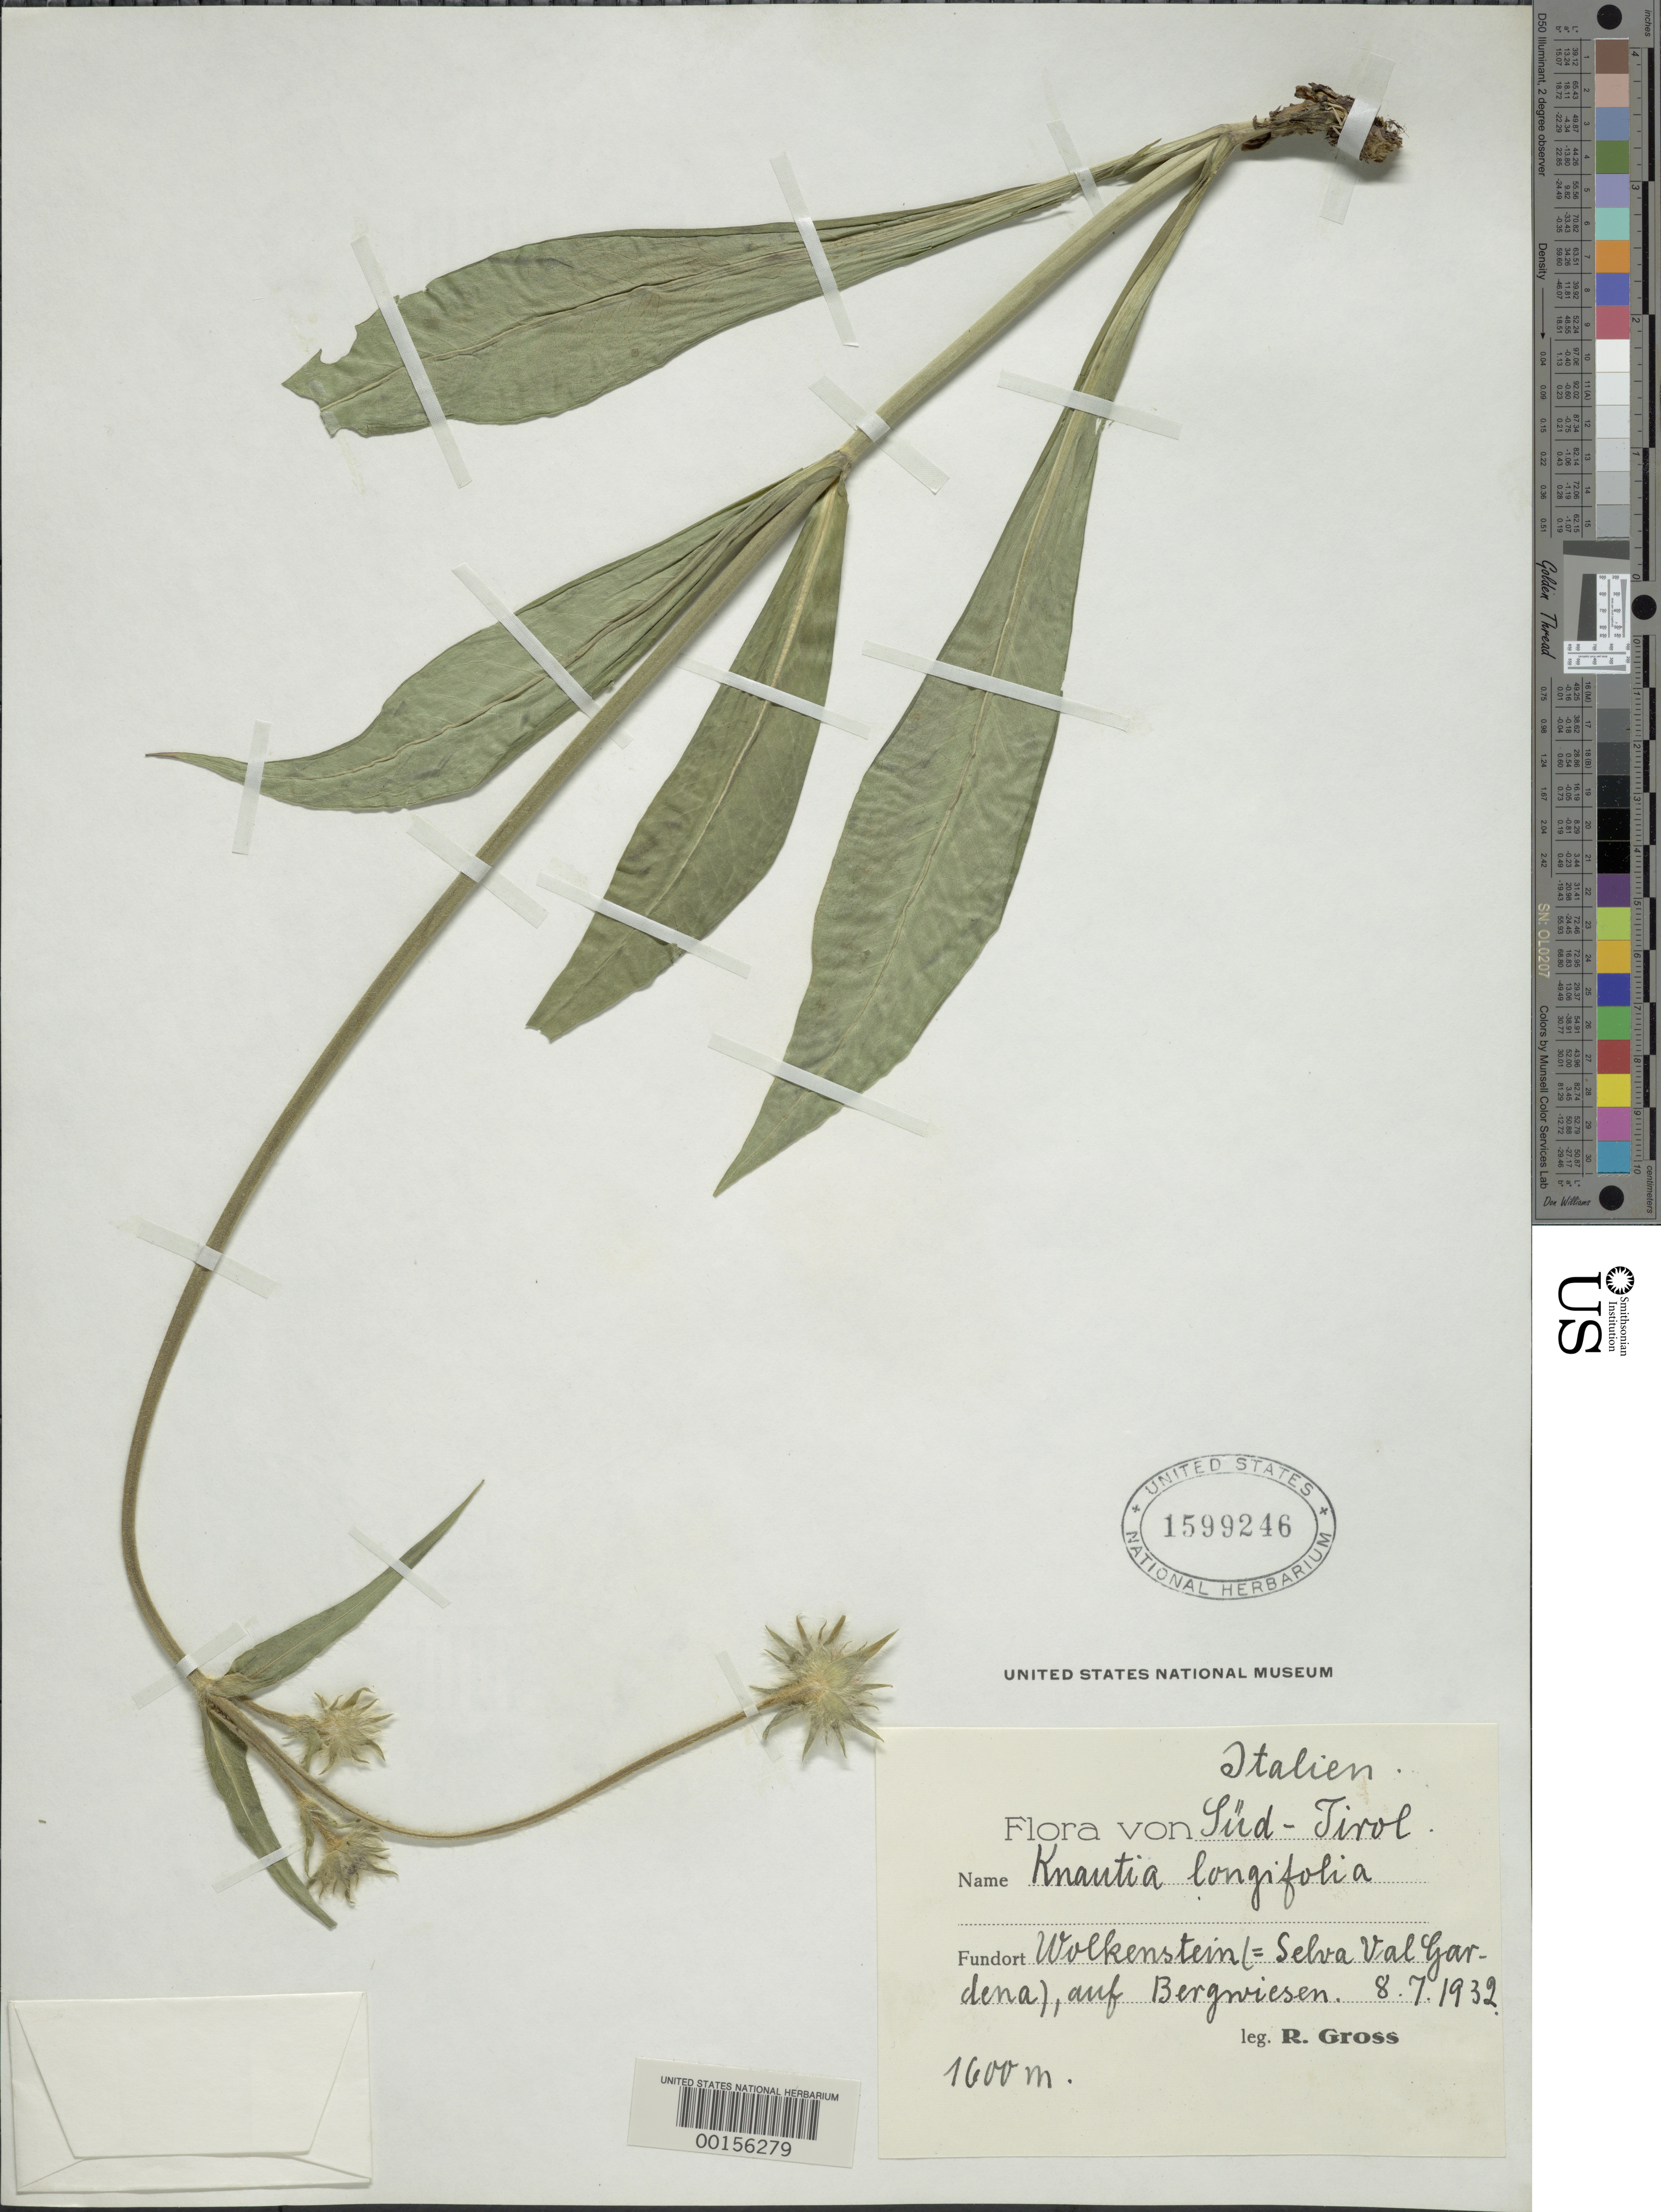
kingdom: Plantae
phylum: Tracheophyta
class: Magnoliopsida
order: Dipsacales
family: Caprifoliaceae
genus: Knautia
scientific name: Knautia longifolia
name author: (Waldst. & Kit.) W.D.J. Koch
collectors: R. Gross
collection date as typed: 08 Jul 1932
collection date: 1932-07-08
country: Italy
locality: Wolkenstein on Bergnviesen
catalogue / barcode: US 1599246